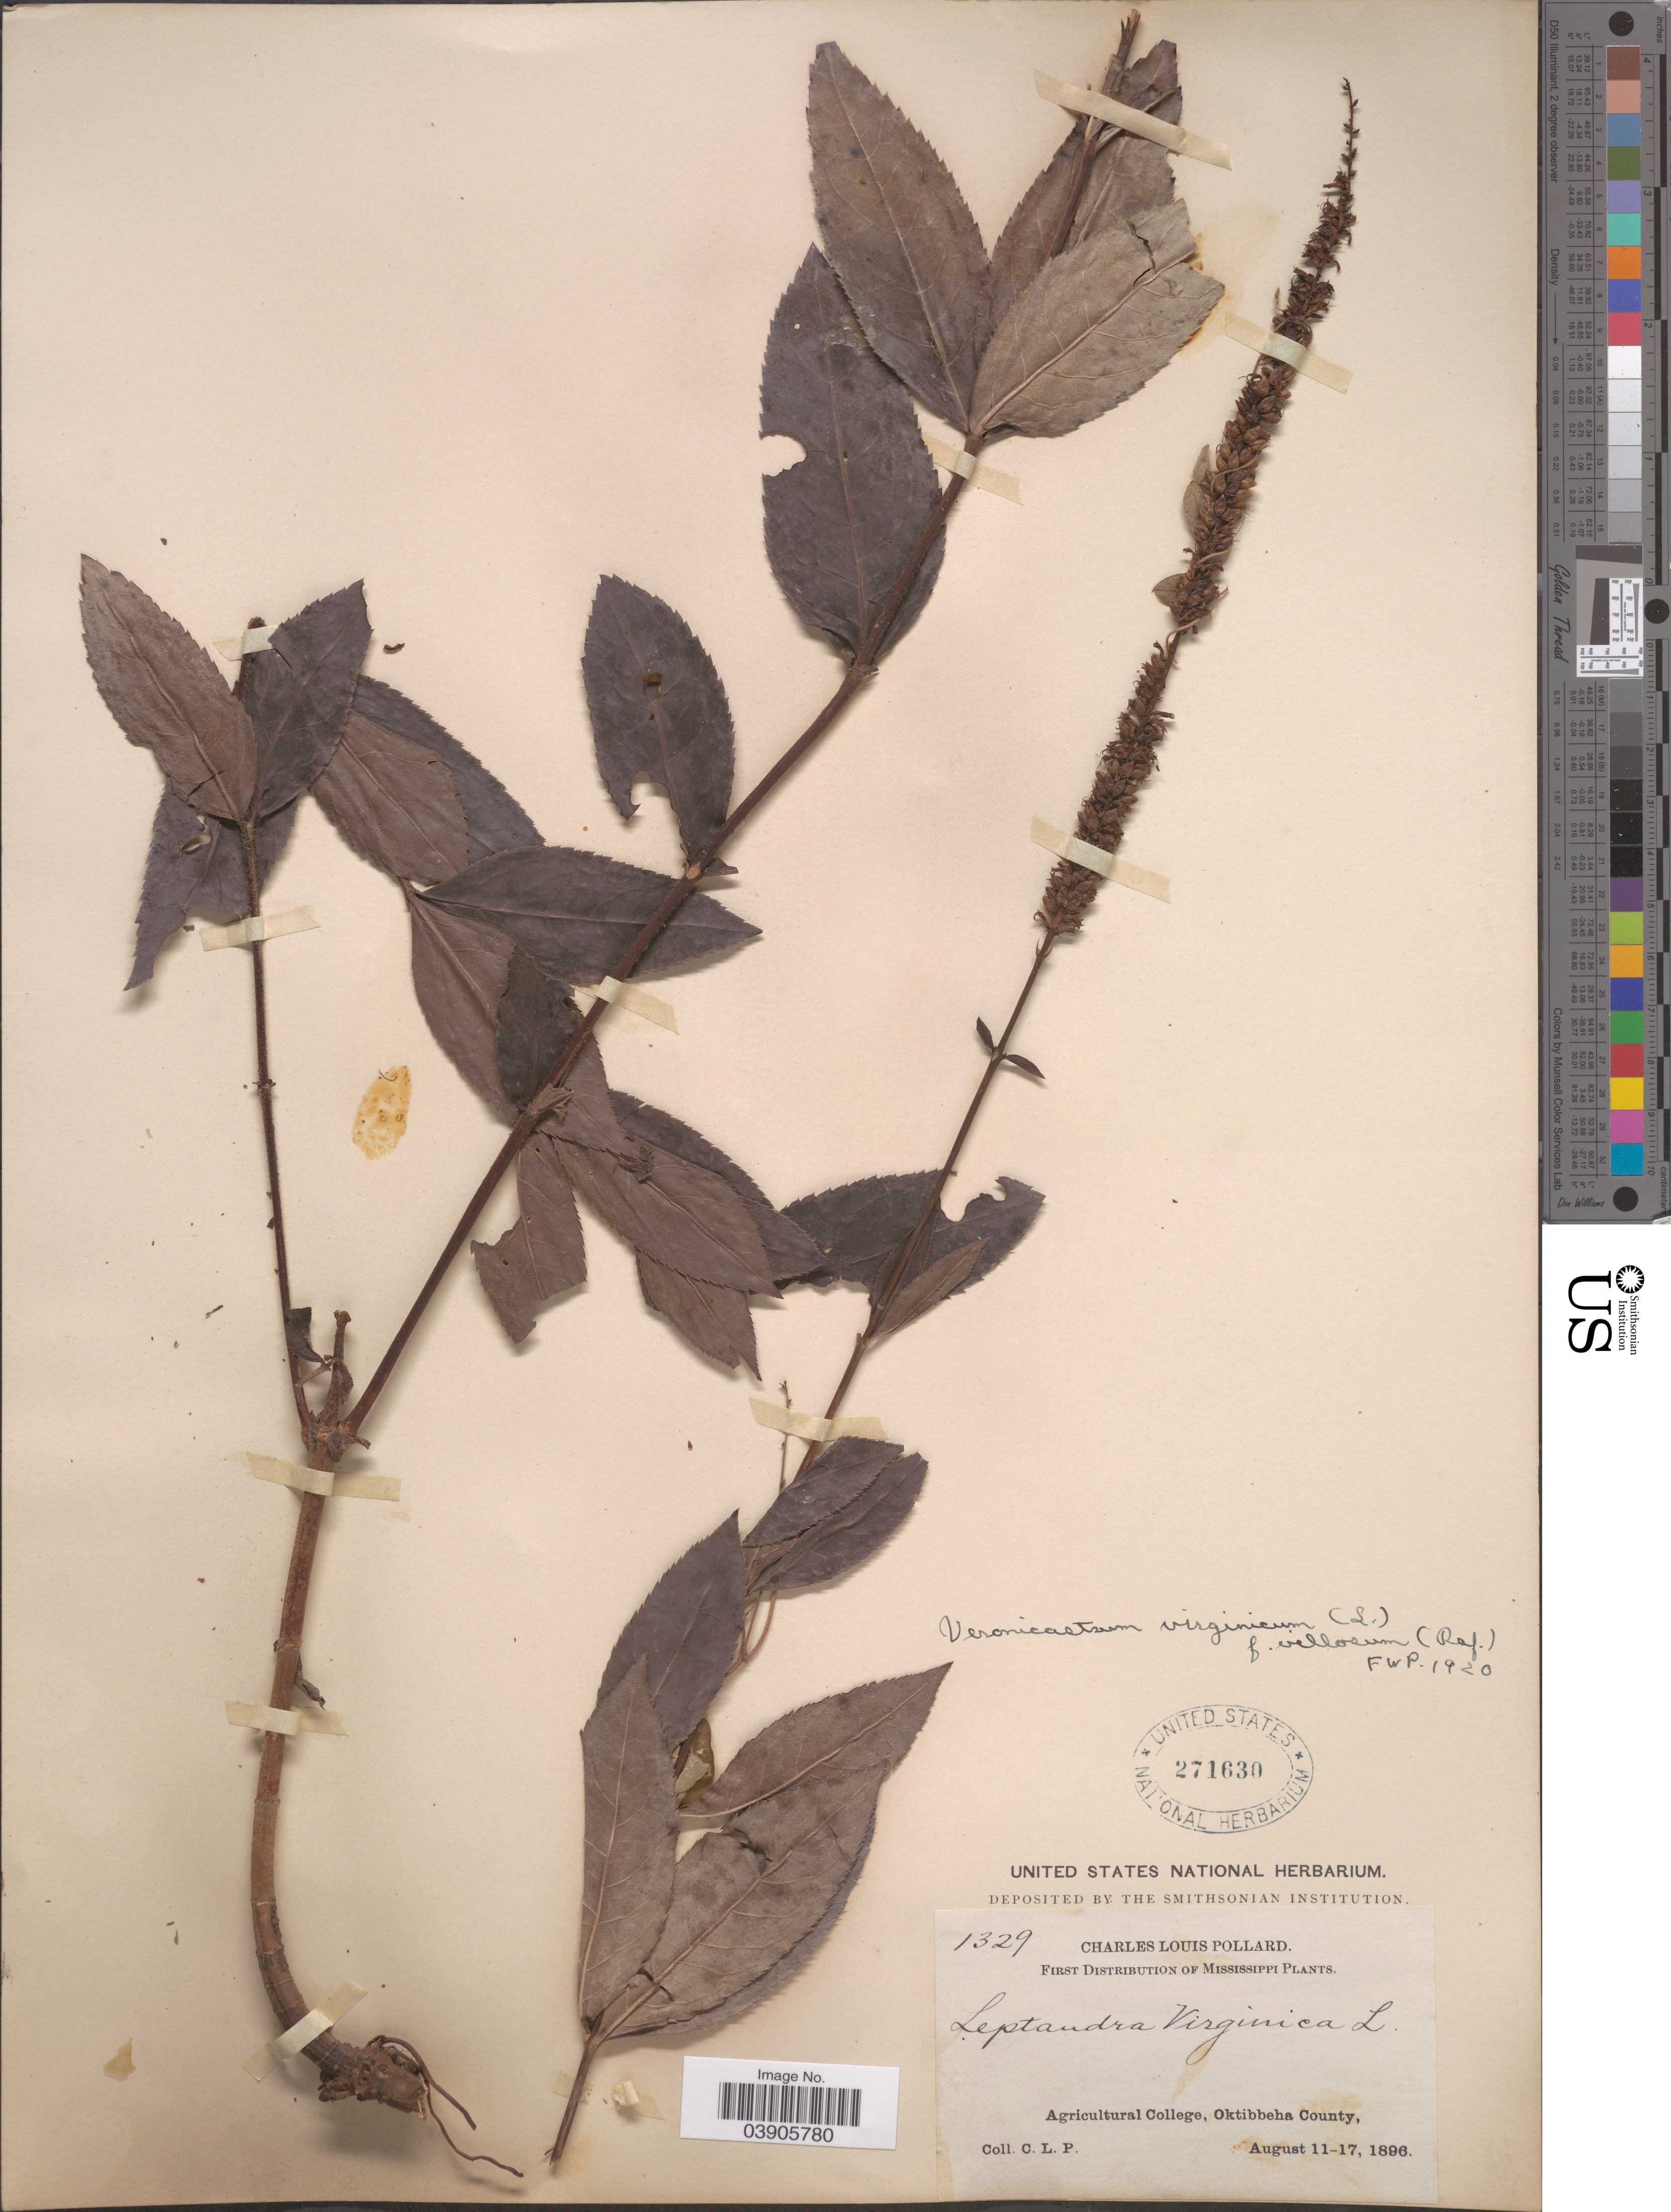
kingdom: Plantae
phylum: Tracheophyta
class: Magnoliopsida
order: Lamiales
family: Plantaginaceae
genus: Veronicastrum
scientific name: Veronicastrum virginicum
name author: (L.) Farw.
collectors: C. L. Pollard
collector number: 1329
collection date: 1896-08-11/1896-08-17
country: United States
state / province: Mississippi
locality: Agricultural College, Oktibbeha County.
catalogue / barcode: US 271630